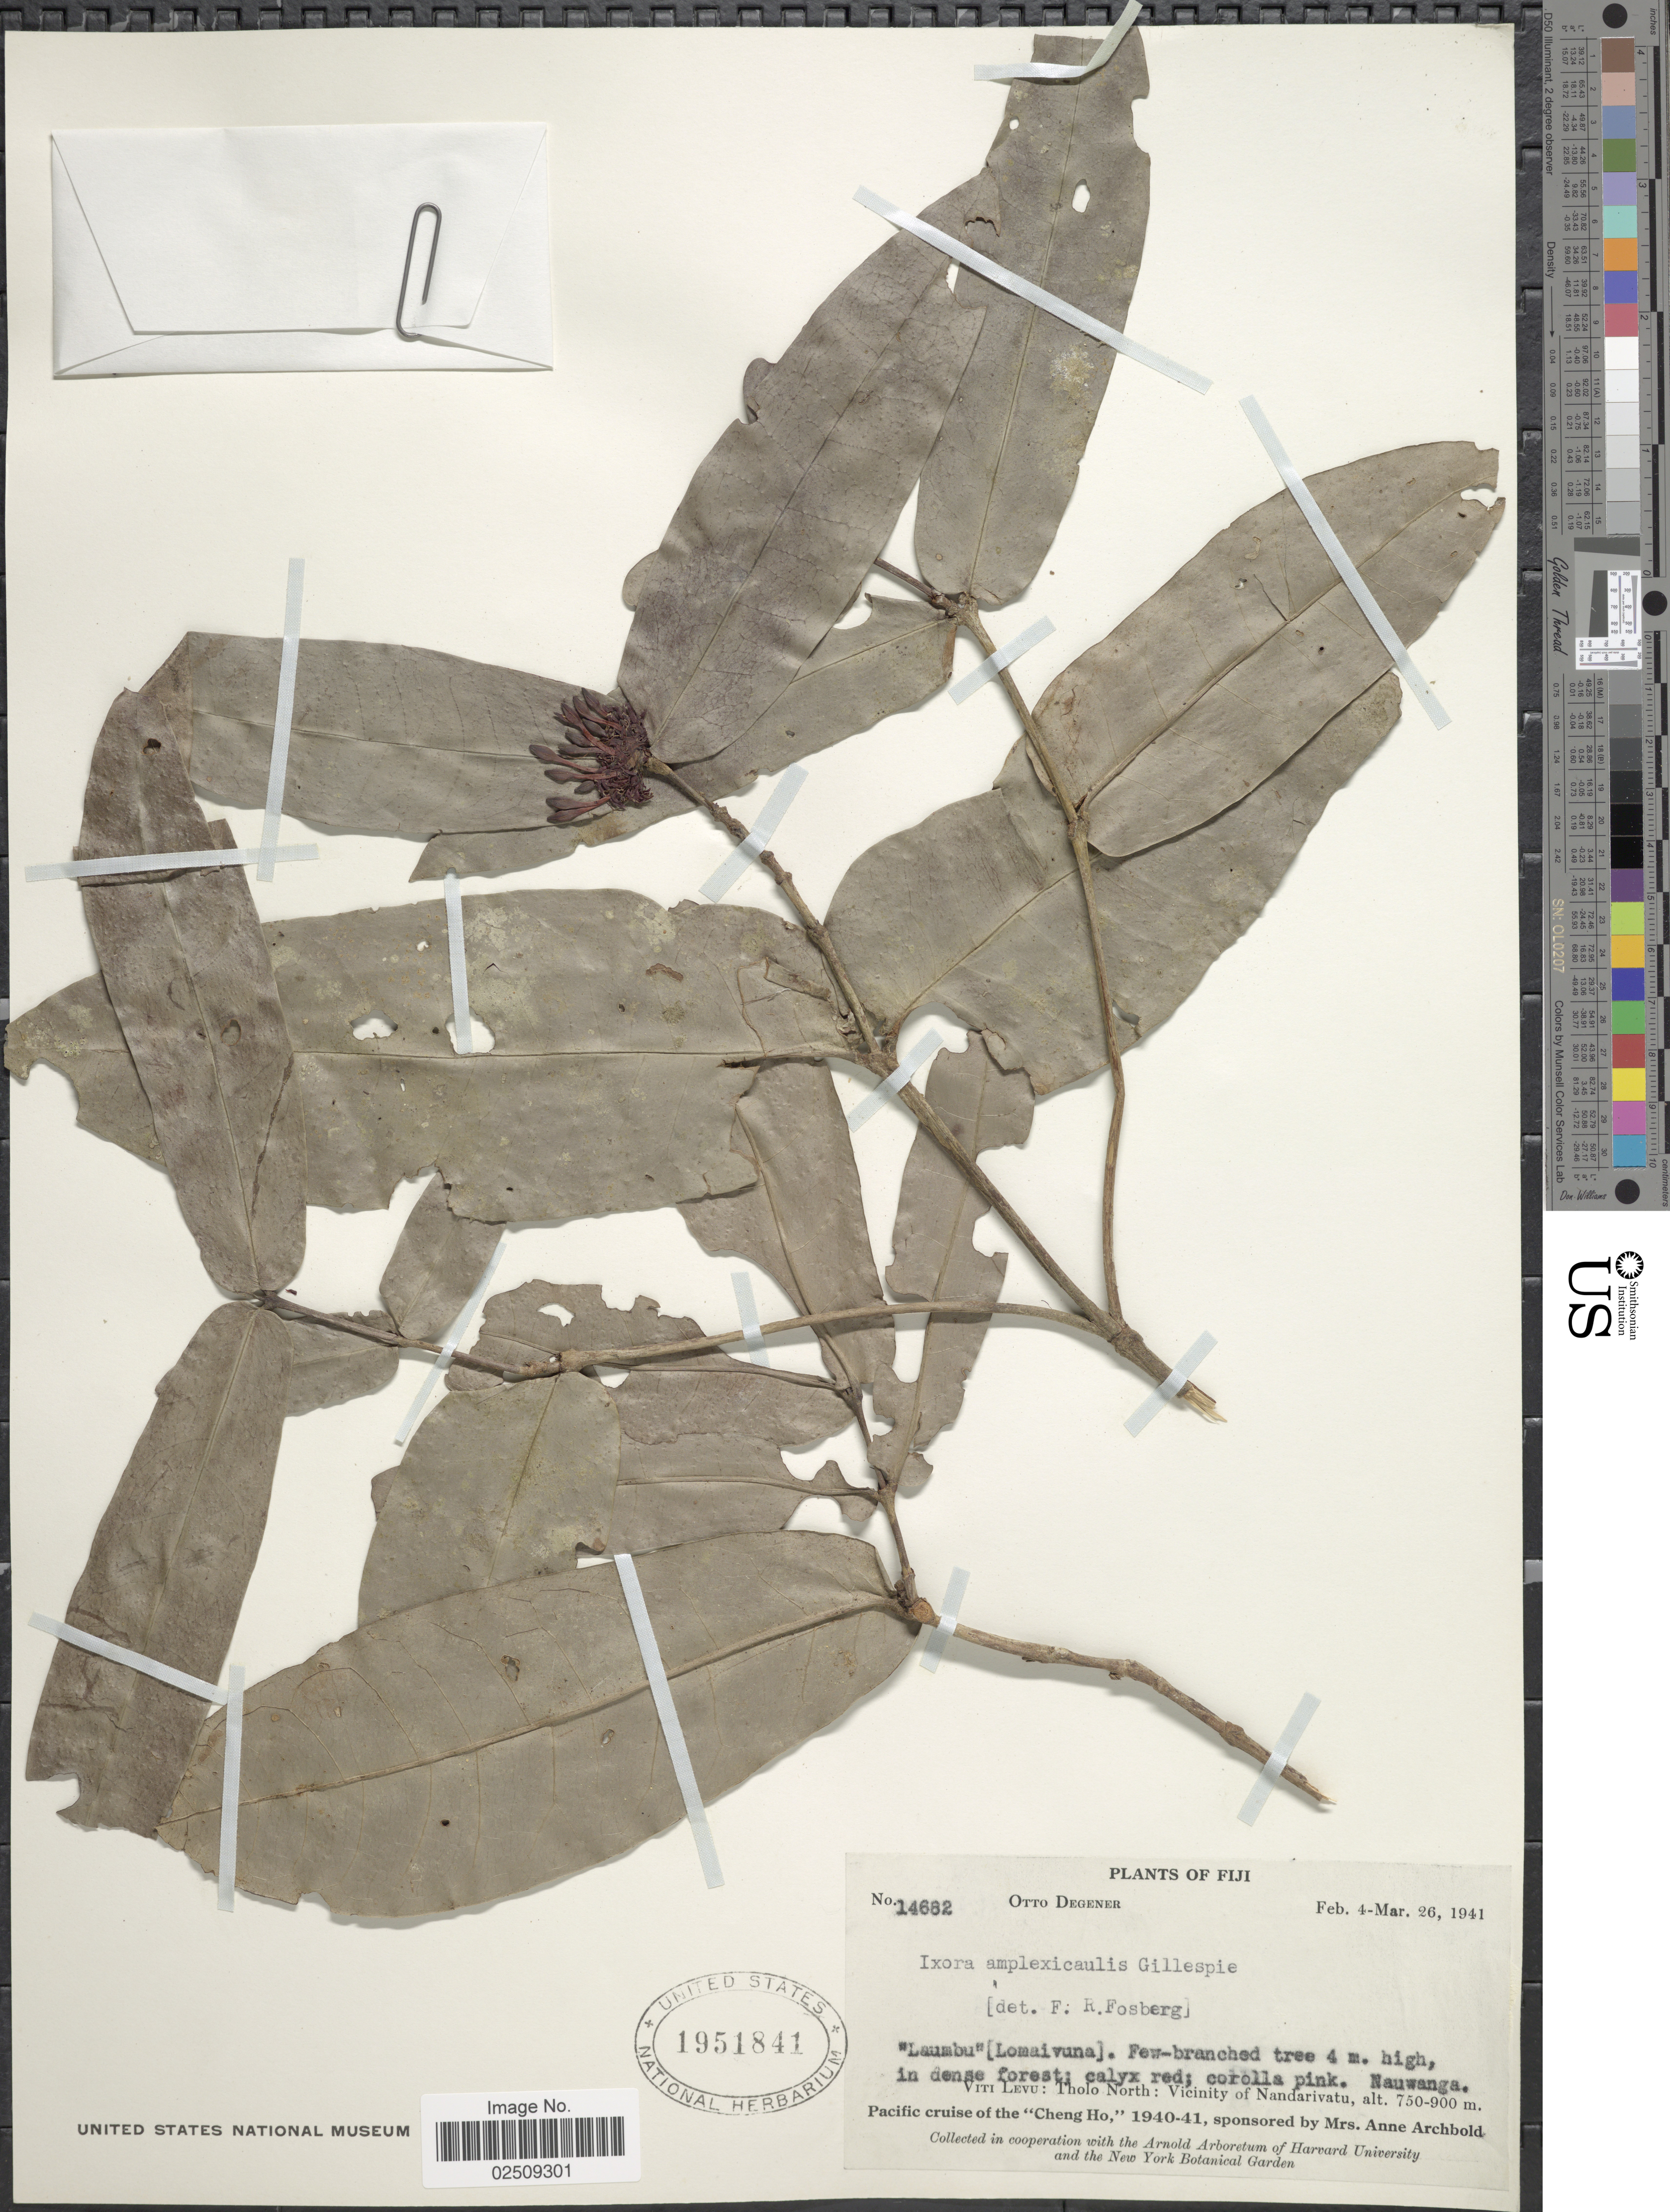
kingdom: Plantae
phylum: Tracheophyta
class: Magnoliopsida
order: Gentianales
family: Rubiaceae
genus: Ixora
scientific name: Ixora amplexicaulis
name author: Gillespie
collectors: O. Degener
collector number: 14682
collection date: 1941-02-04/1941-03-26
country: Fiji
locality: Laumbu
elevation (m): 750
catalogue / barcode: US 1951841